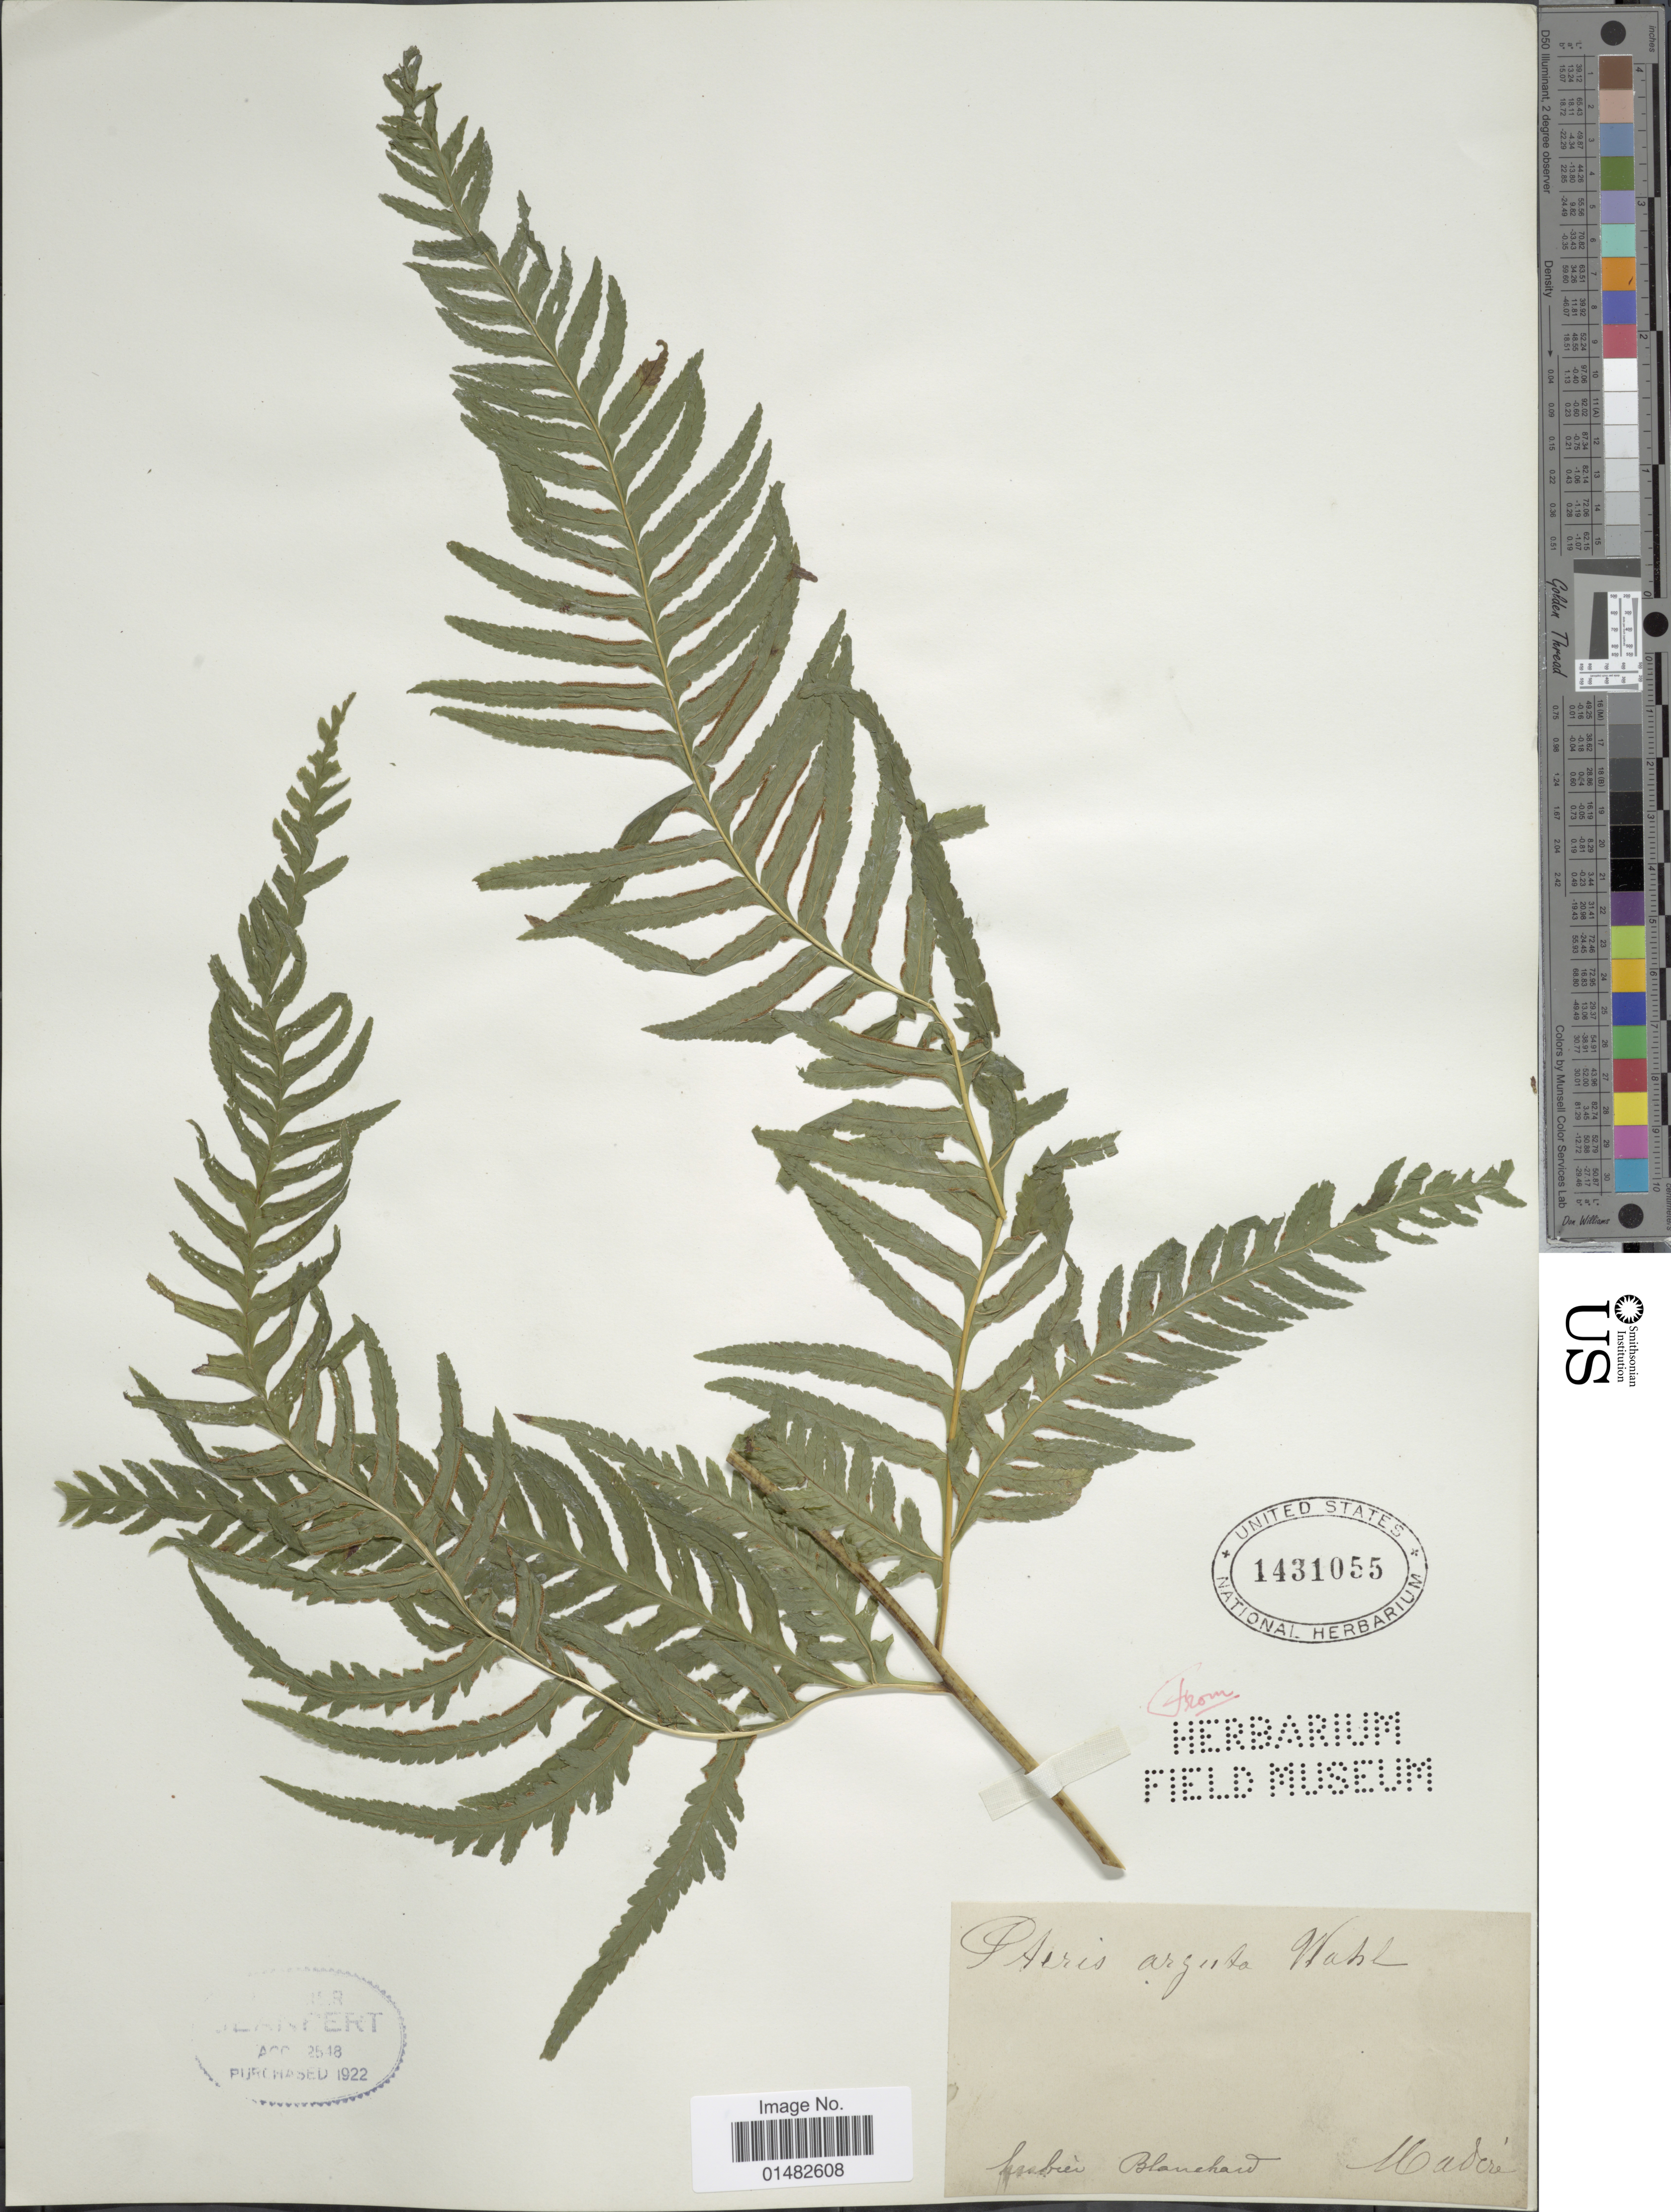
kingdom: Plantae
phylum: Tracheophyta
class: Polypodiopsida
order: Polypodiales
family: Pteridaceae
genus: Pteris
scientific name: Pteris arguta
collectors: Maderé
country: Portugal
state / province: Madeira (Aut. Reg.)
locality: [illegible text] Blanched[interpreted]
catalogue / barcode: US 1431055